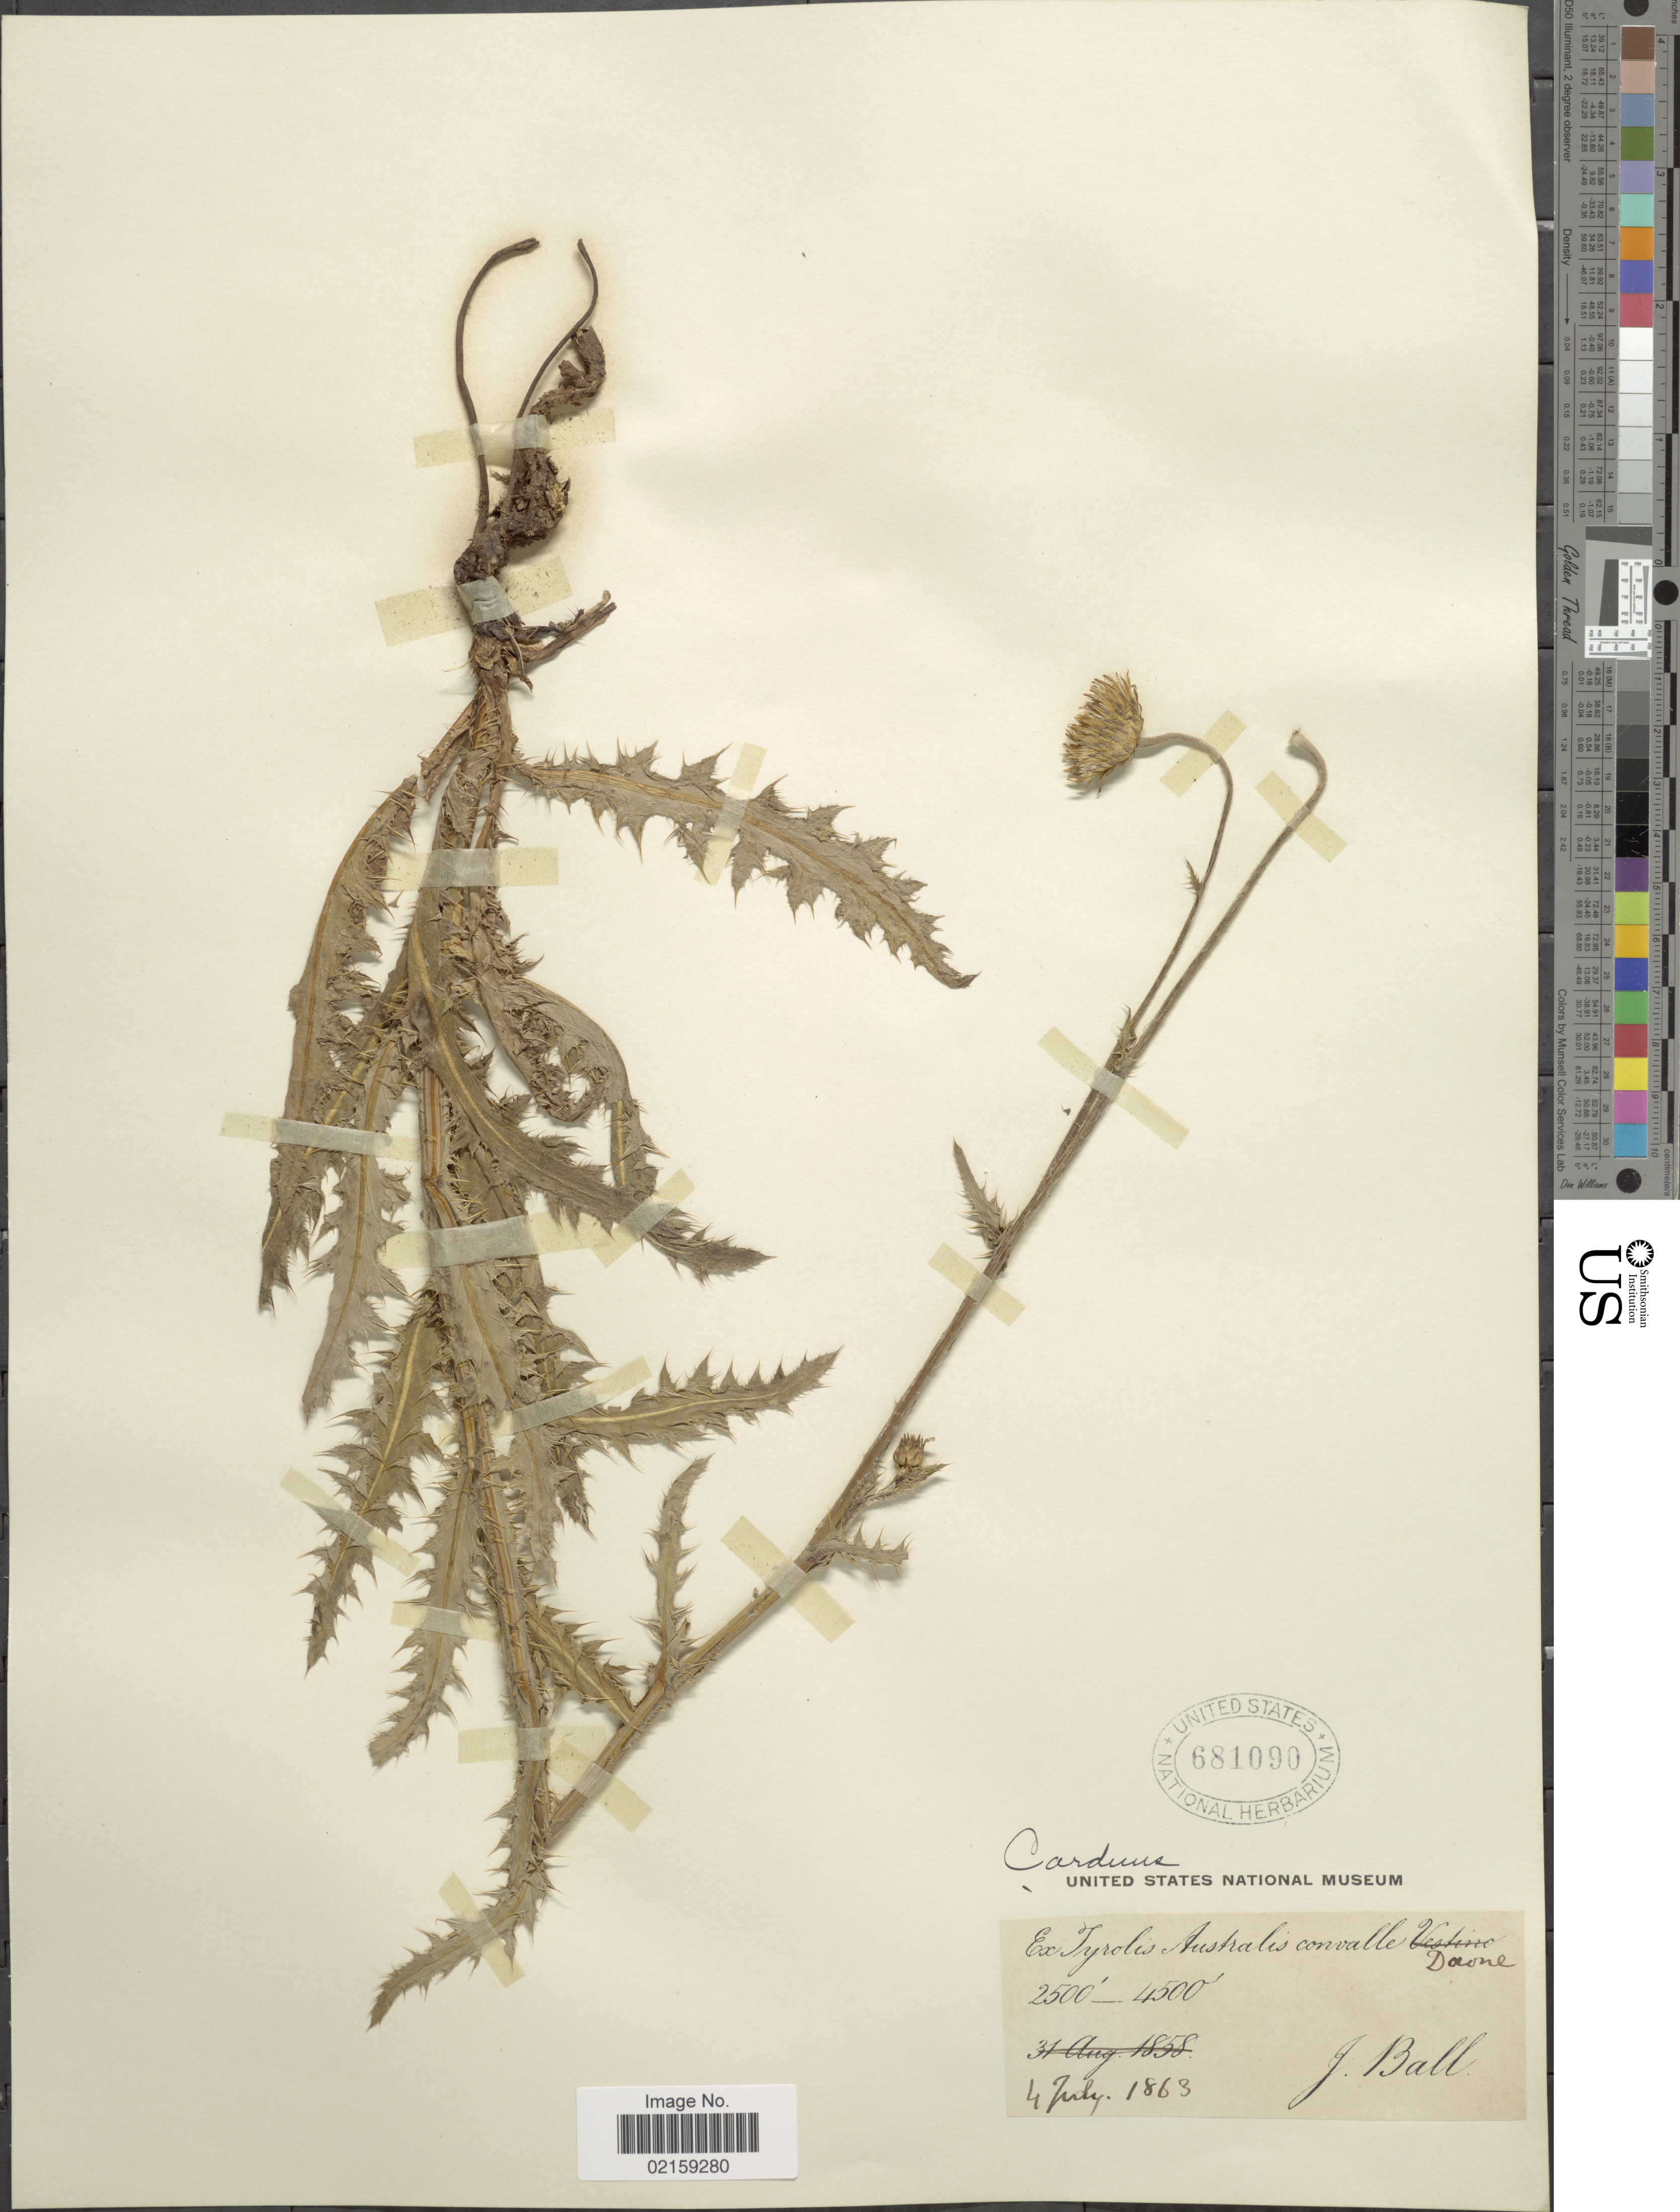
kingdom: Plantae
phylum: Tracheophyta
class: Magnoliopsida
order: Asterales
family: Asteraceae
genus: Cirsium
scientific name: Cirsium sp.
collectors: J. Ball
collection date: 1963-07-04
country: Austria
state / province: Tirol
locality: Ex Tyrolis Australis convalle Daone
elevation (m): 762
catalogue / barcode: US 681090